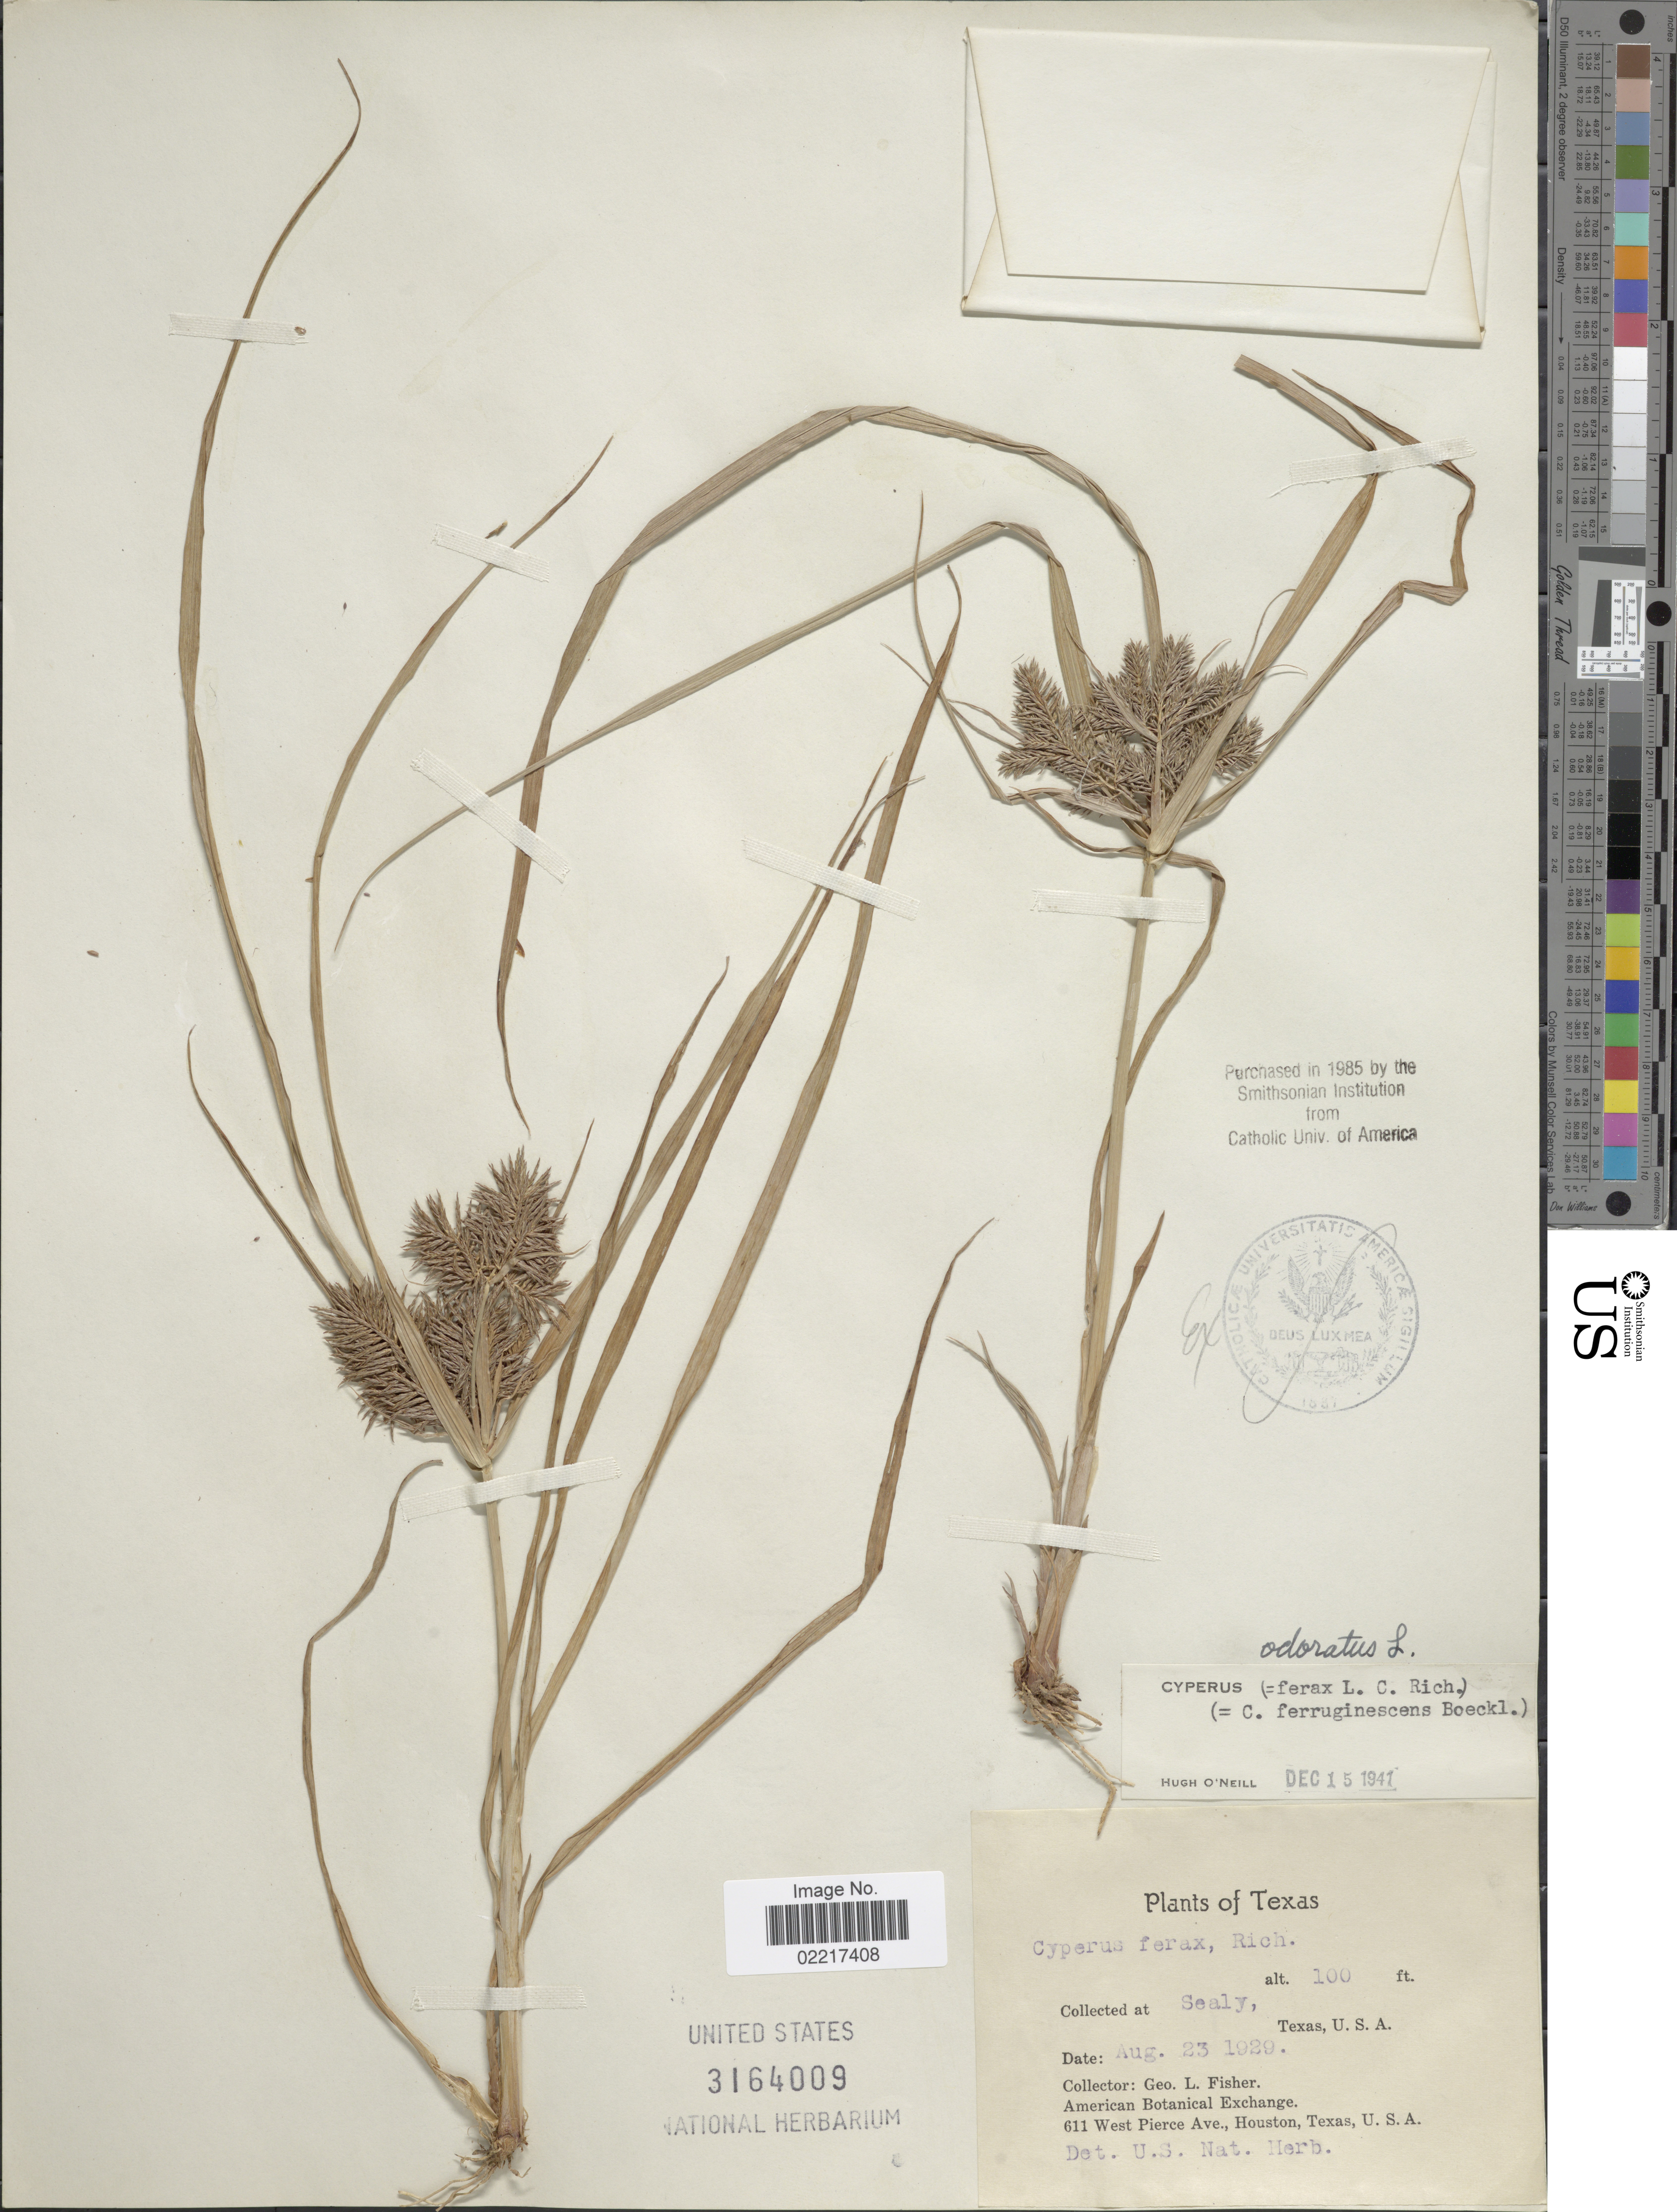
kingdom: Plantae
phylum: Tracheophyta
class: Liliopsida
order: Poales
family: Cyperaceae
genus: Cyperus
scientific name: Cyperus odoratus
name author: L.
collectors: G. L. Fisher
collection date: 1929-08-23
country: United States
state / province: Texas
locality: Sealy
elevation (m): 30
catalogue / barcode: US 3164009